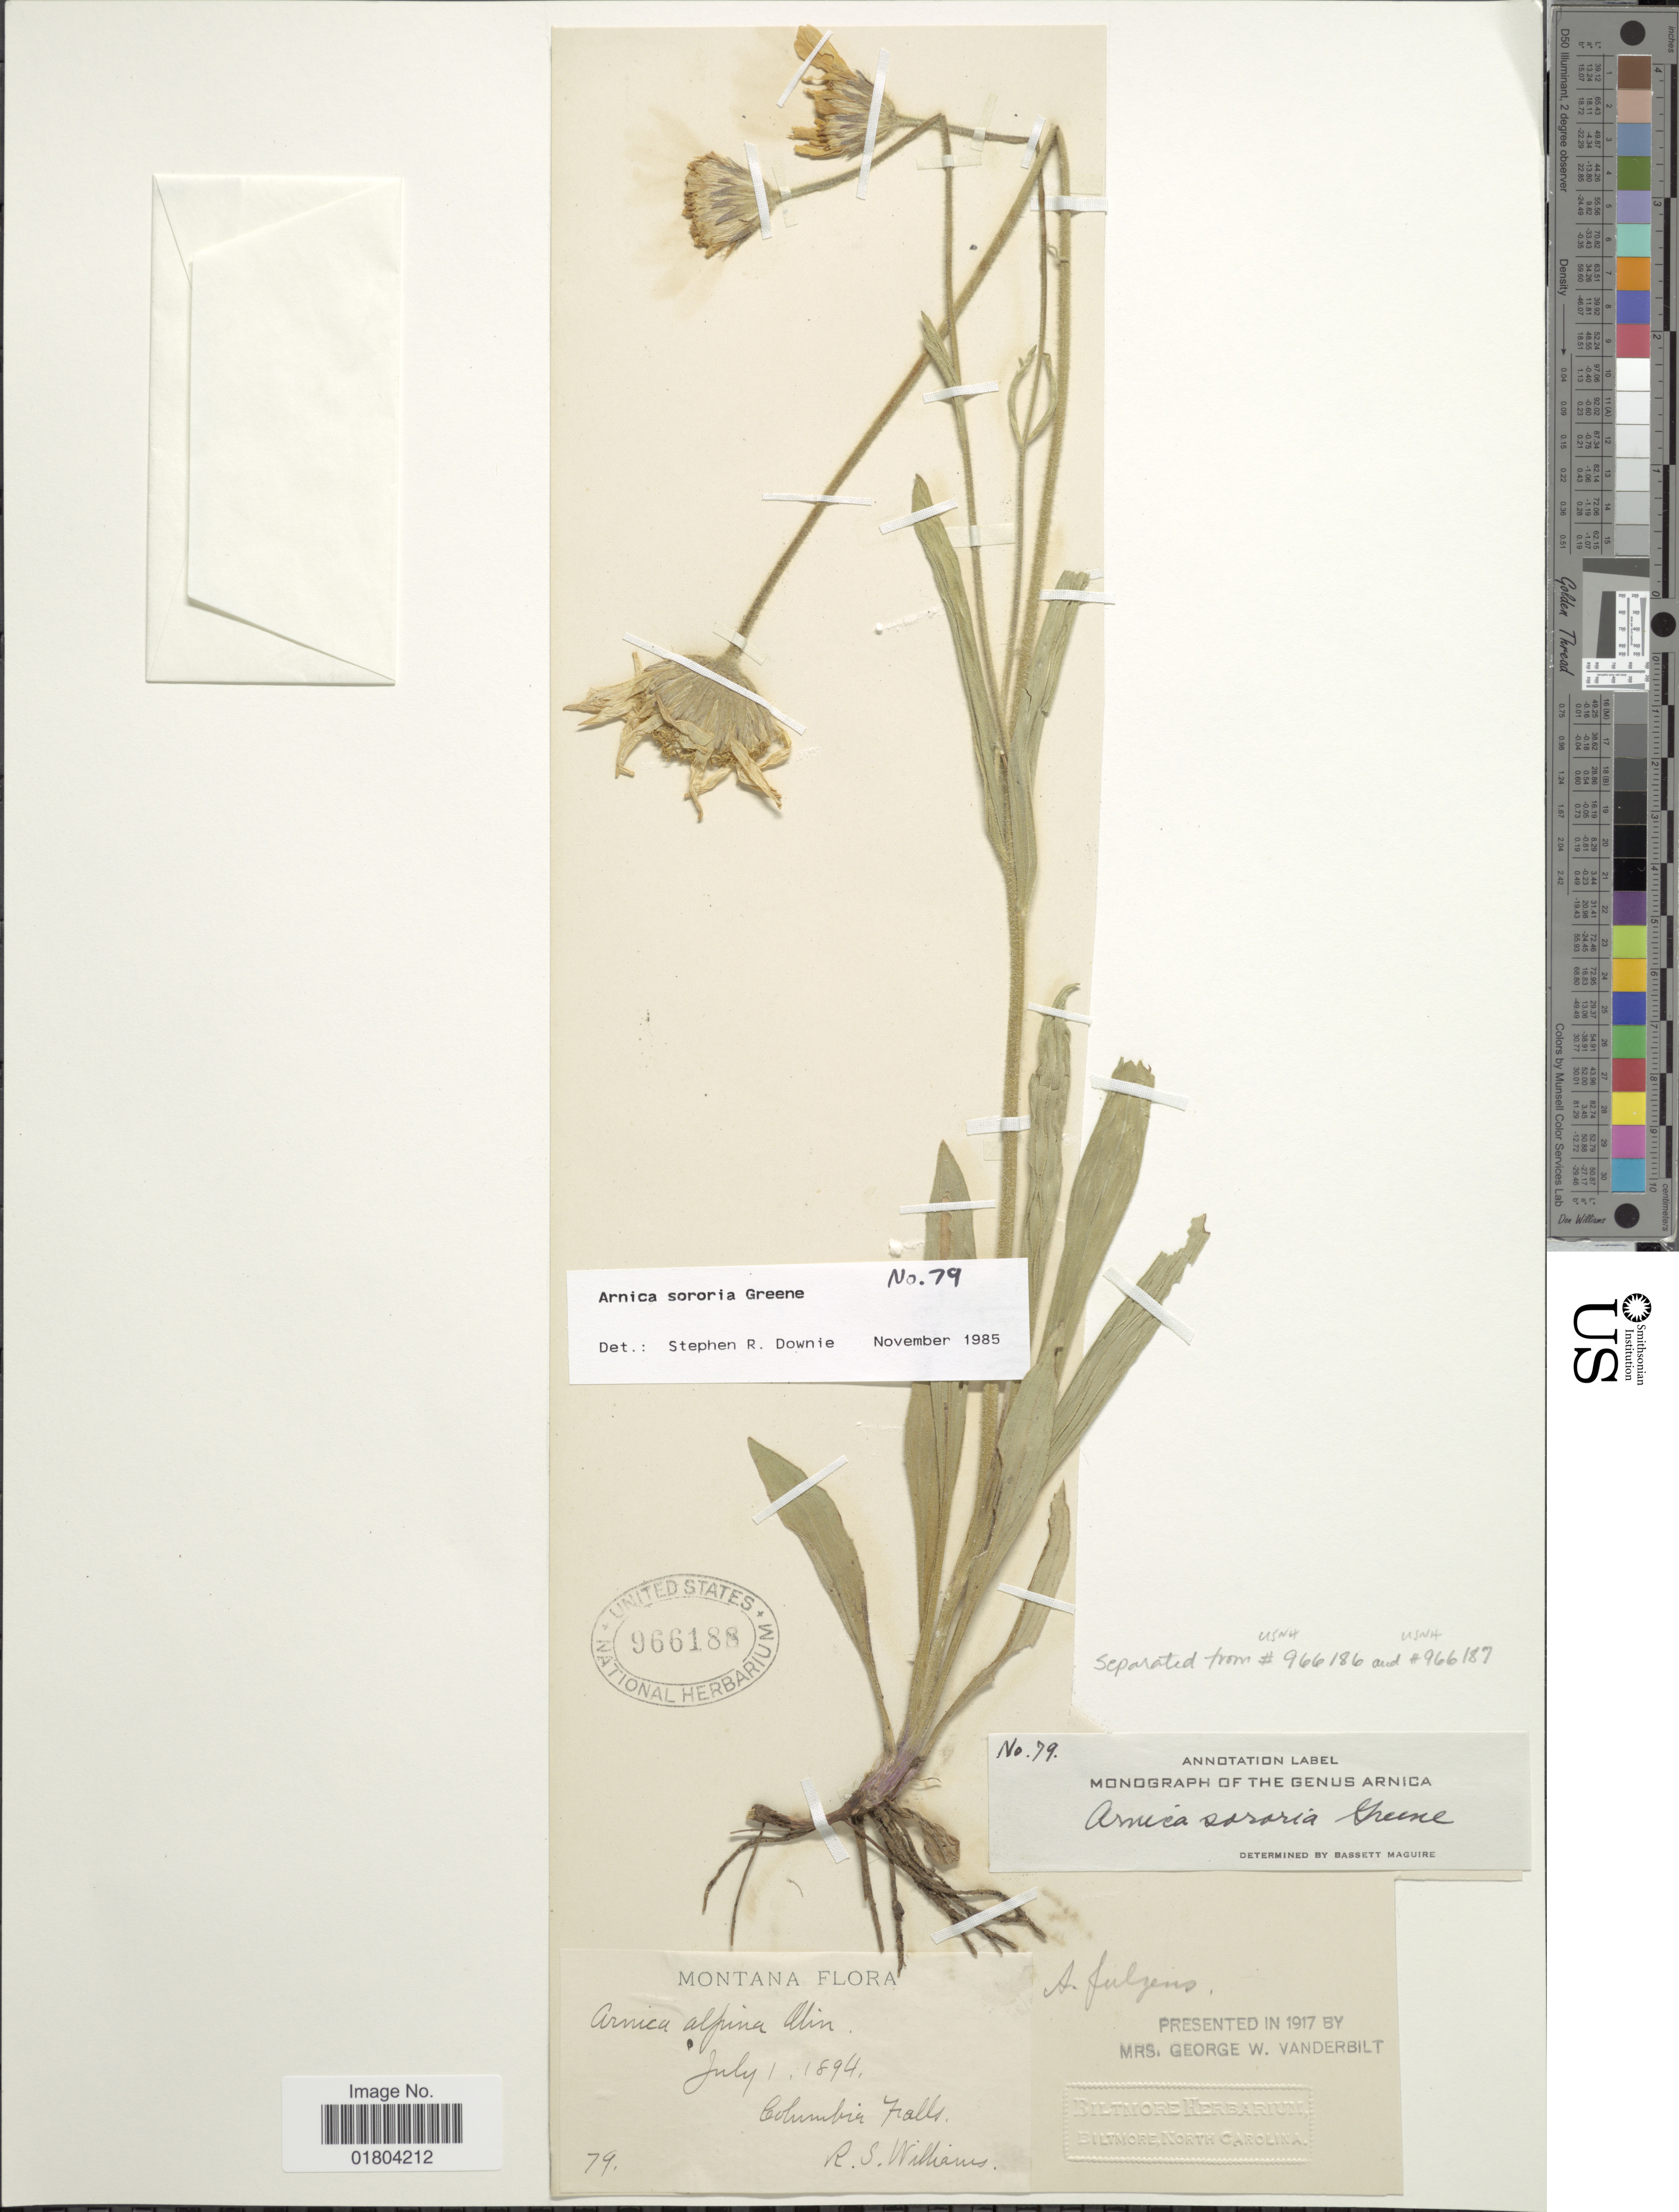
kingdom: Plantae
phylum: Tracheophyta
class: Magnoliopsida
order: Asterales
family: Asteraceae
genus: Arnica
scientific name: Arnica sororia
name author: Greene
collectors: R. S. Williams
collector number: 79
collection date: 1894-07-01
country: United States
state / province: Montana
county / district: Flathead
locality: Columbia Falls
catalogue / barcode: US 966188